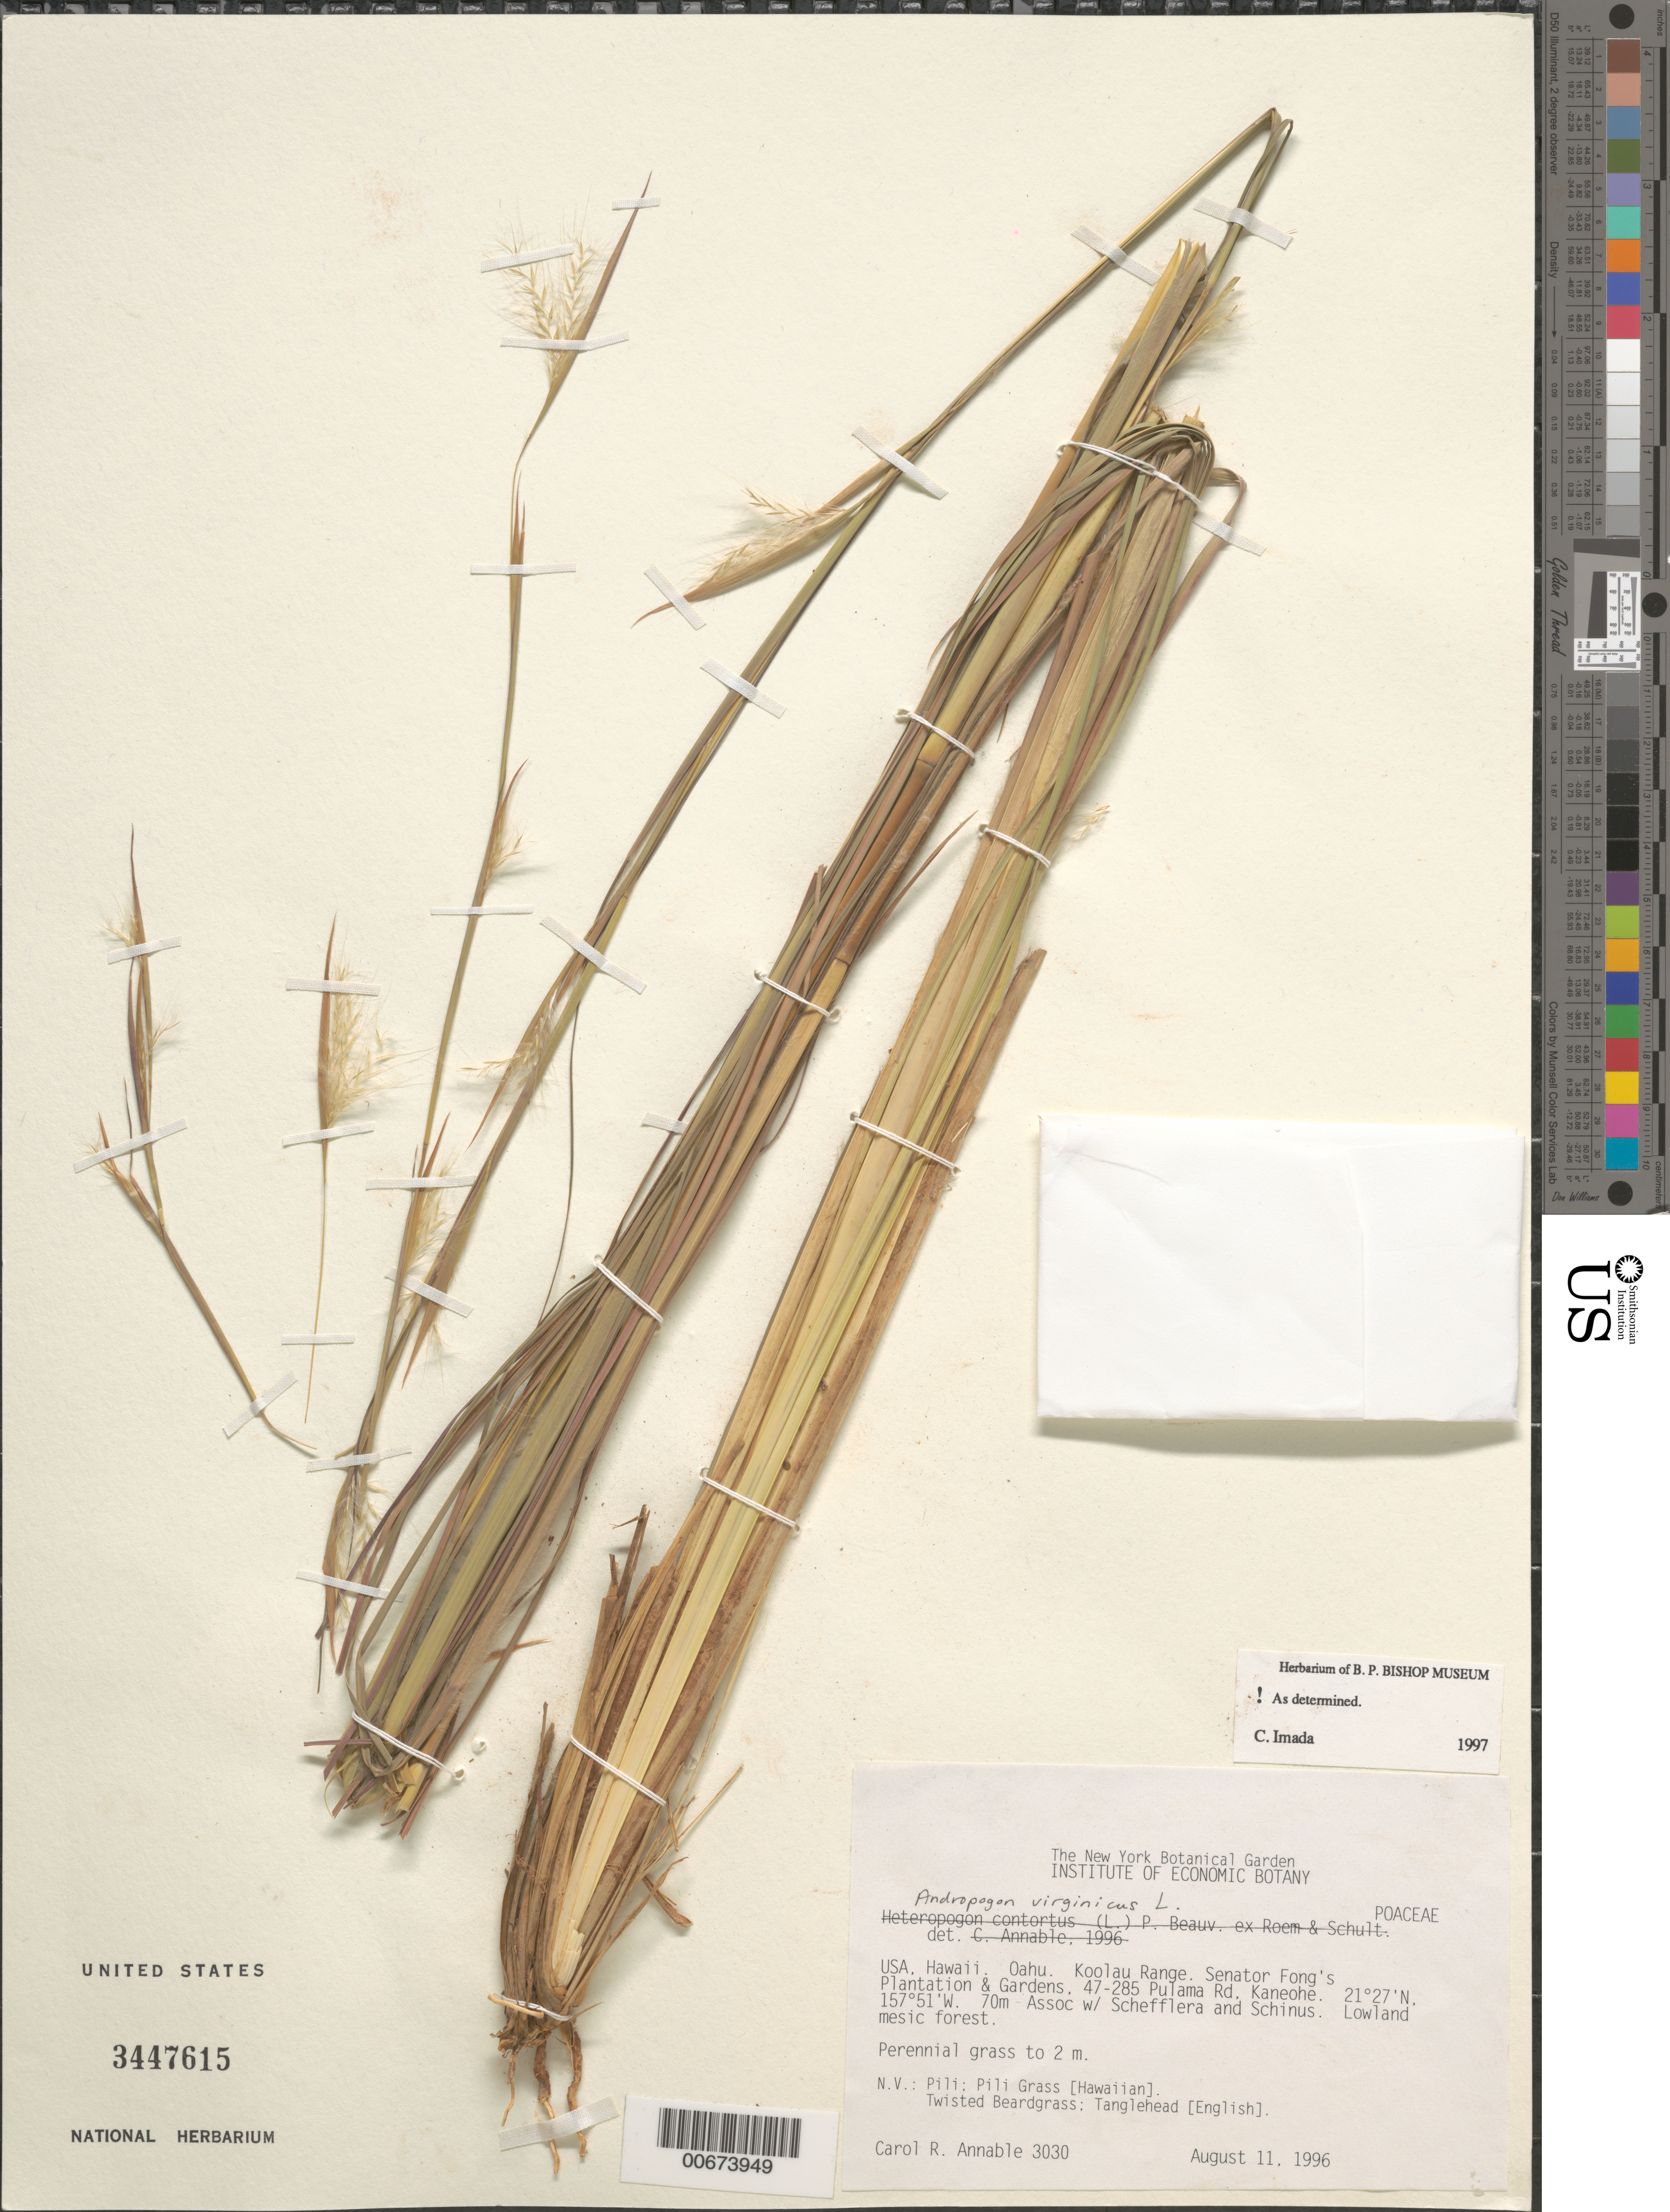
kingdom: Plantae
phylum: Tracheophyta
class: Liliopsida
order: Poales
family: Poaceae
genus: Andropogon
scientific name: Andropogon virginicus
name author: L.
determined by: Imada, C.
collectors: C. R. Annable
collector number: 3030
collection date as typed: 11 Aug 1996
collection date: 1996-08-11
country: United States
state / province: Hawaii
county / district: Honolulu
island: Oahu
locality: Koolau Range, Senator Fong's Plantation and Gardens, 47-285 Pulama Rd, Kaneohe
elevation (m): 70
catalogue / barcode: US 3447615